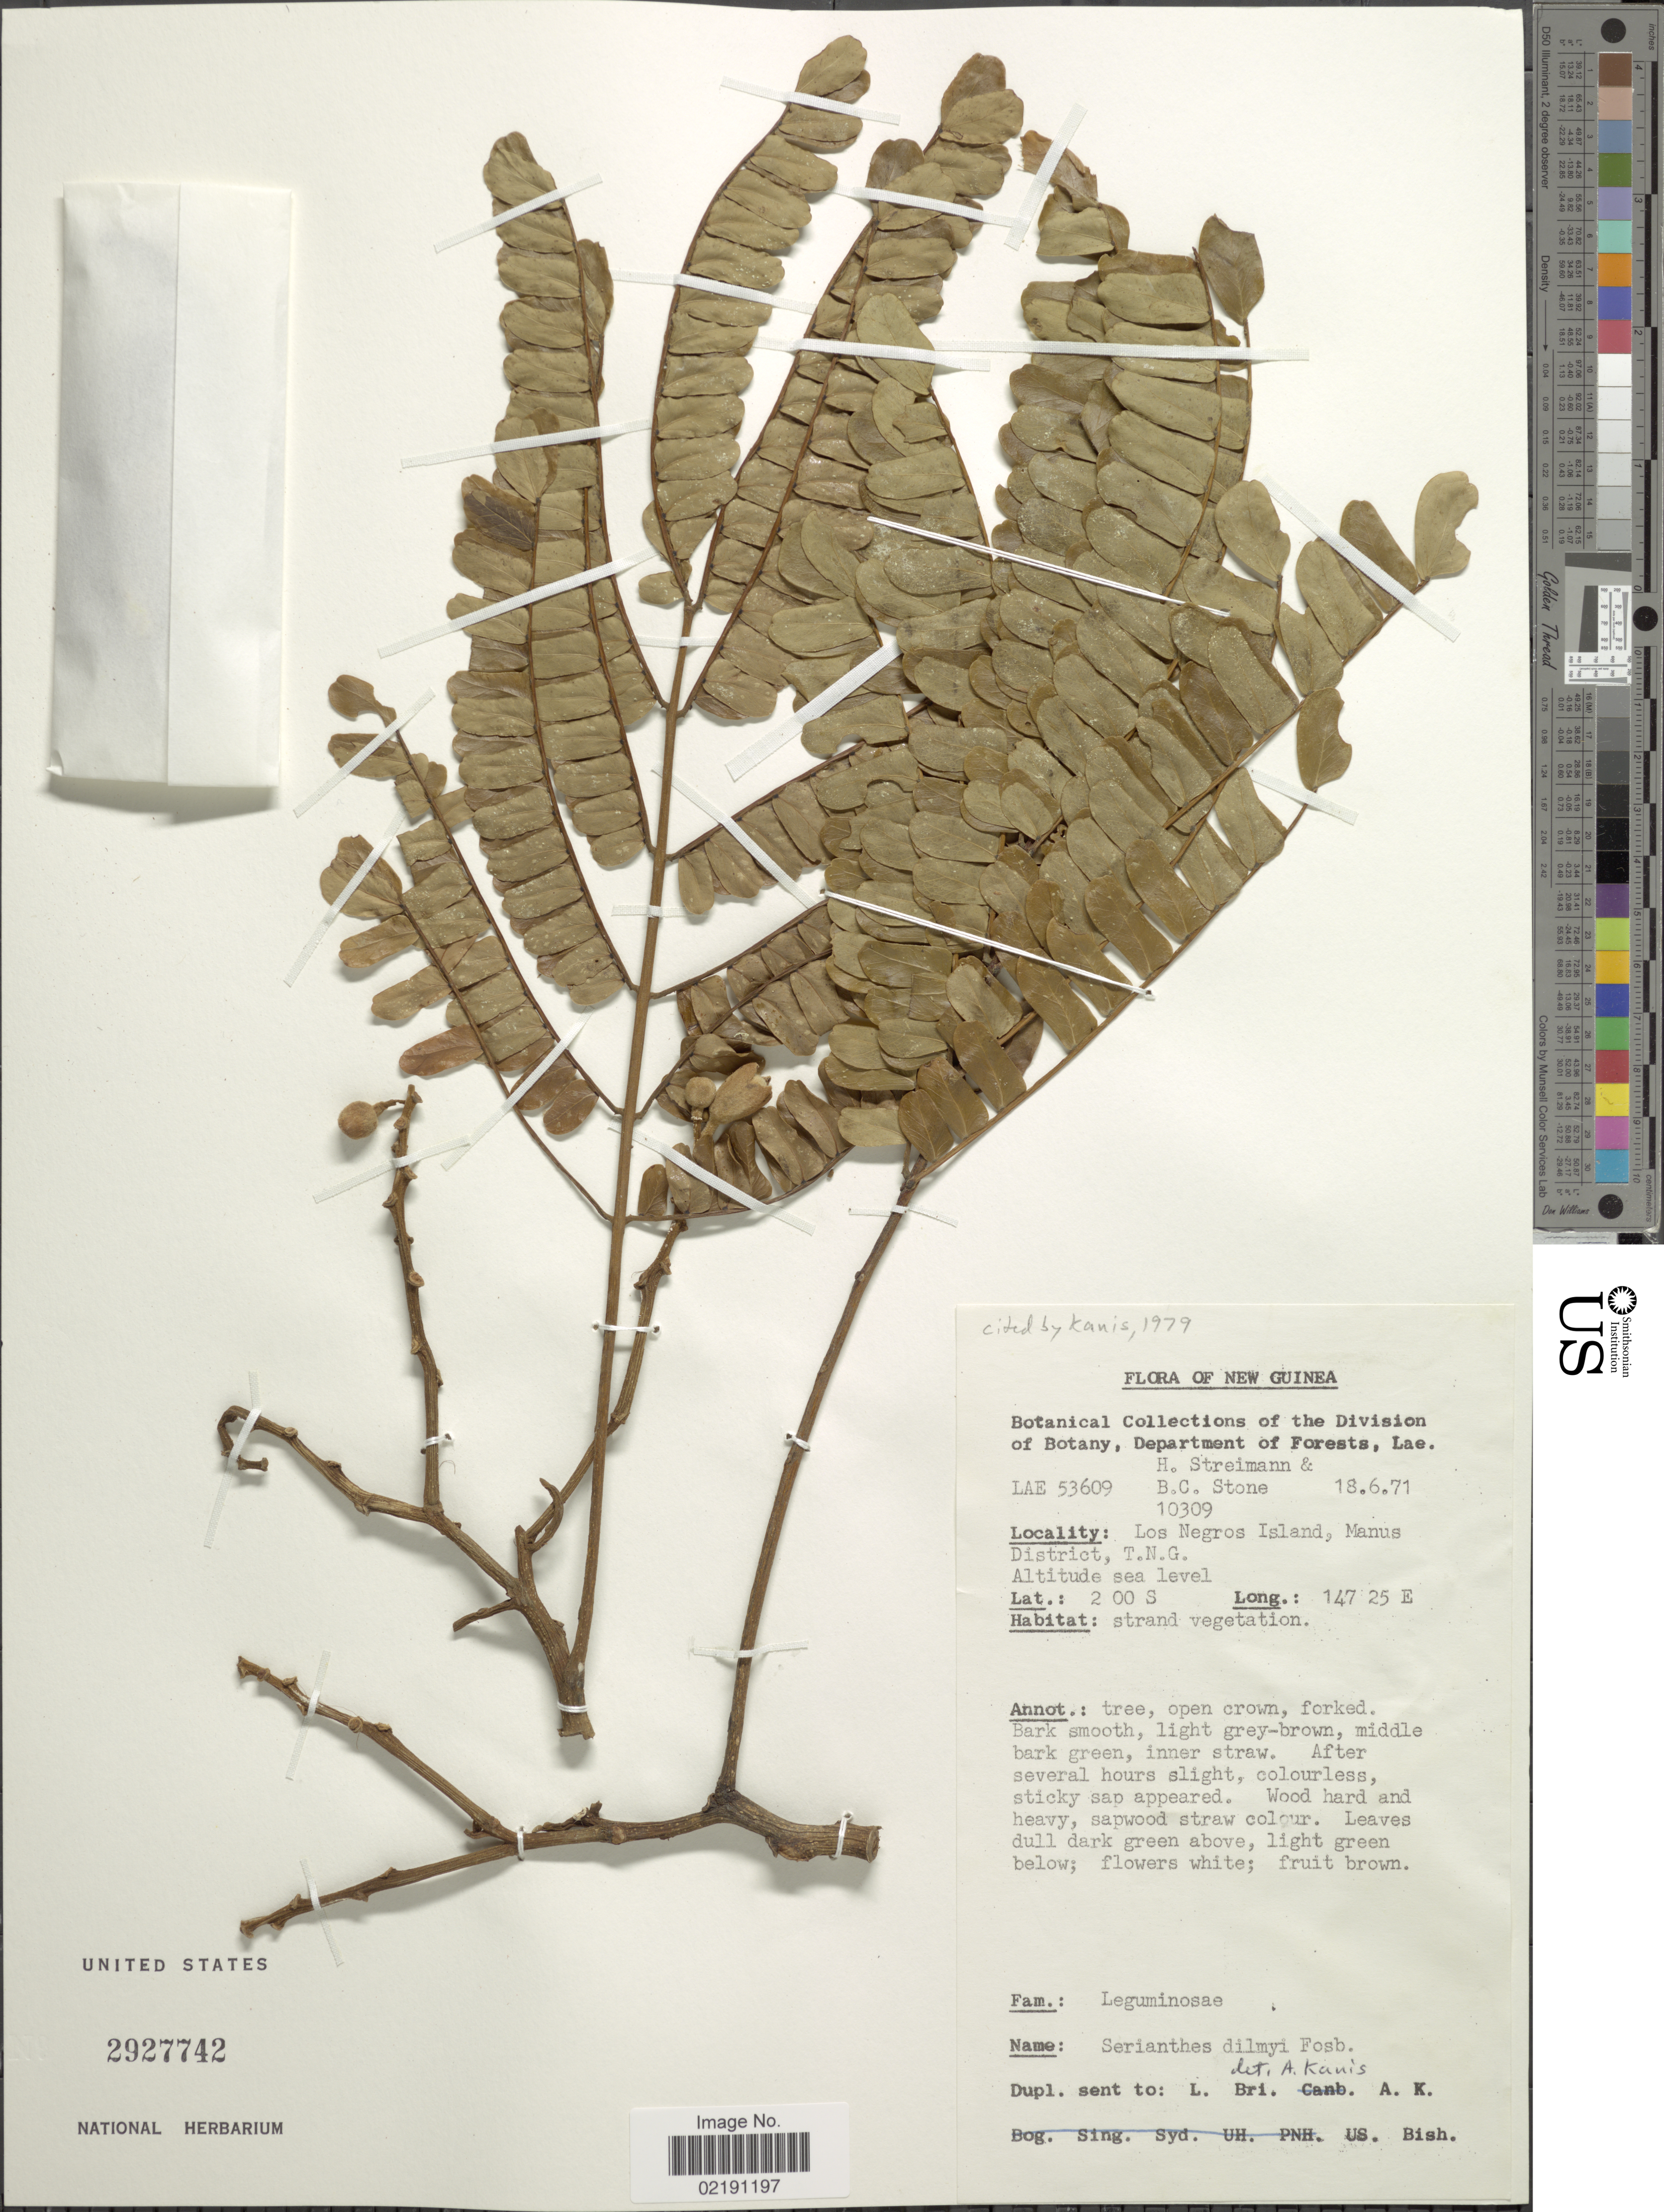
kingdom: Plantae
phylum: Tracheophyta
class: Magnoliopsida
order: Fabales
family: Fabaceae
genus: Serianthes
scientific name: Serianthes dilmyi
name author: Fosberg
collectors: H. Streimann & B. C. Stone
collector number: LAE53609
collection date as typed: Transcribed d/m/y: 18/6/71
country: Papua New Guinea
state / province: Manus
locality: New Guinea. Los Negros Island, Manus District, T.N.G.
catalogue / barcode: US 2927742